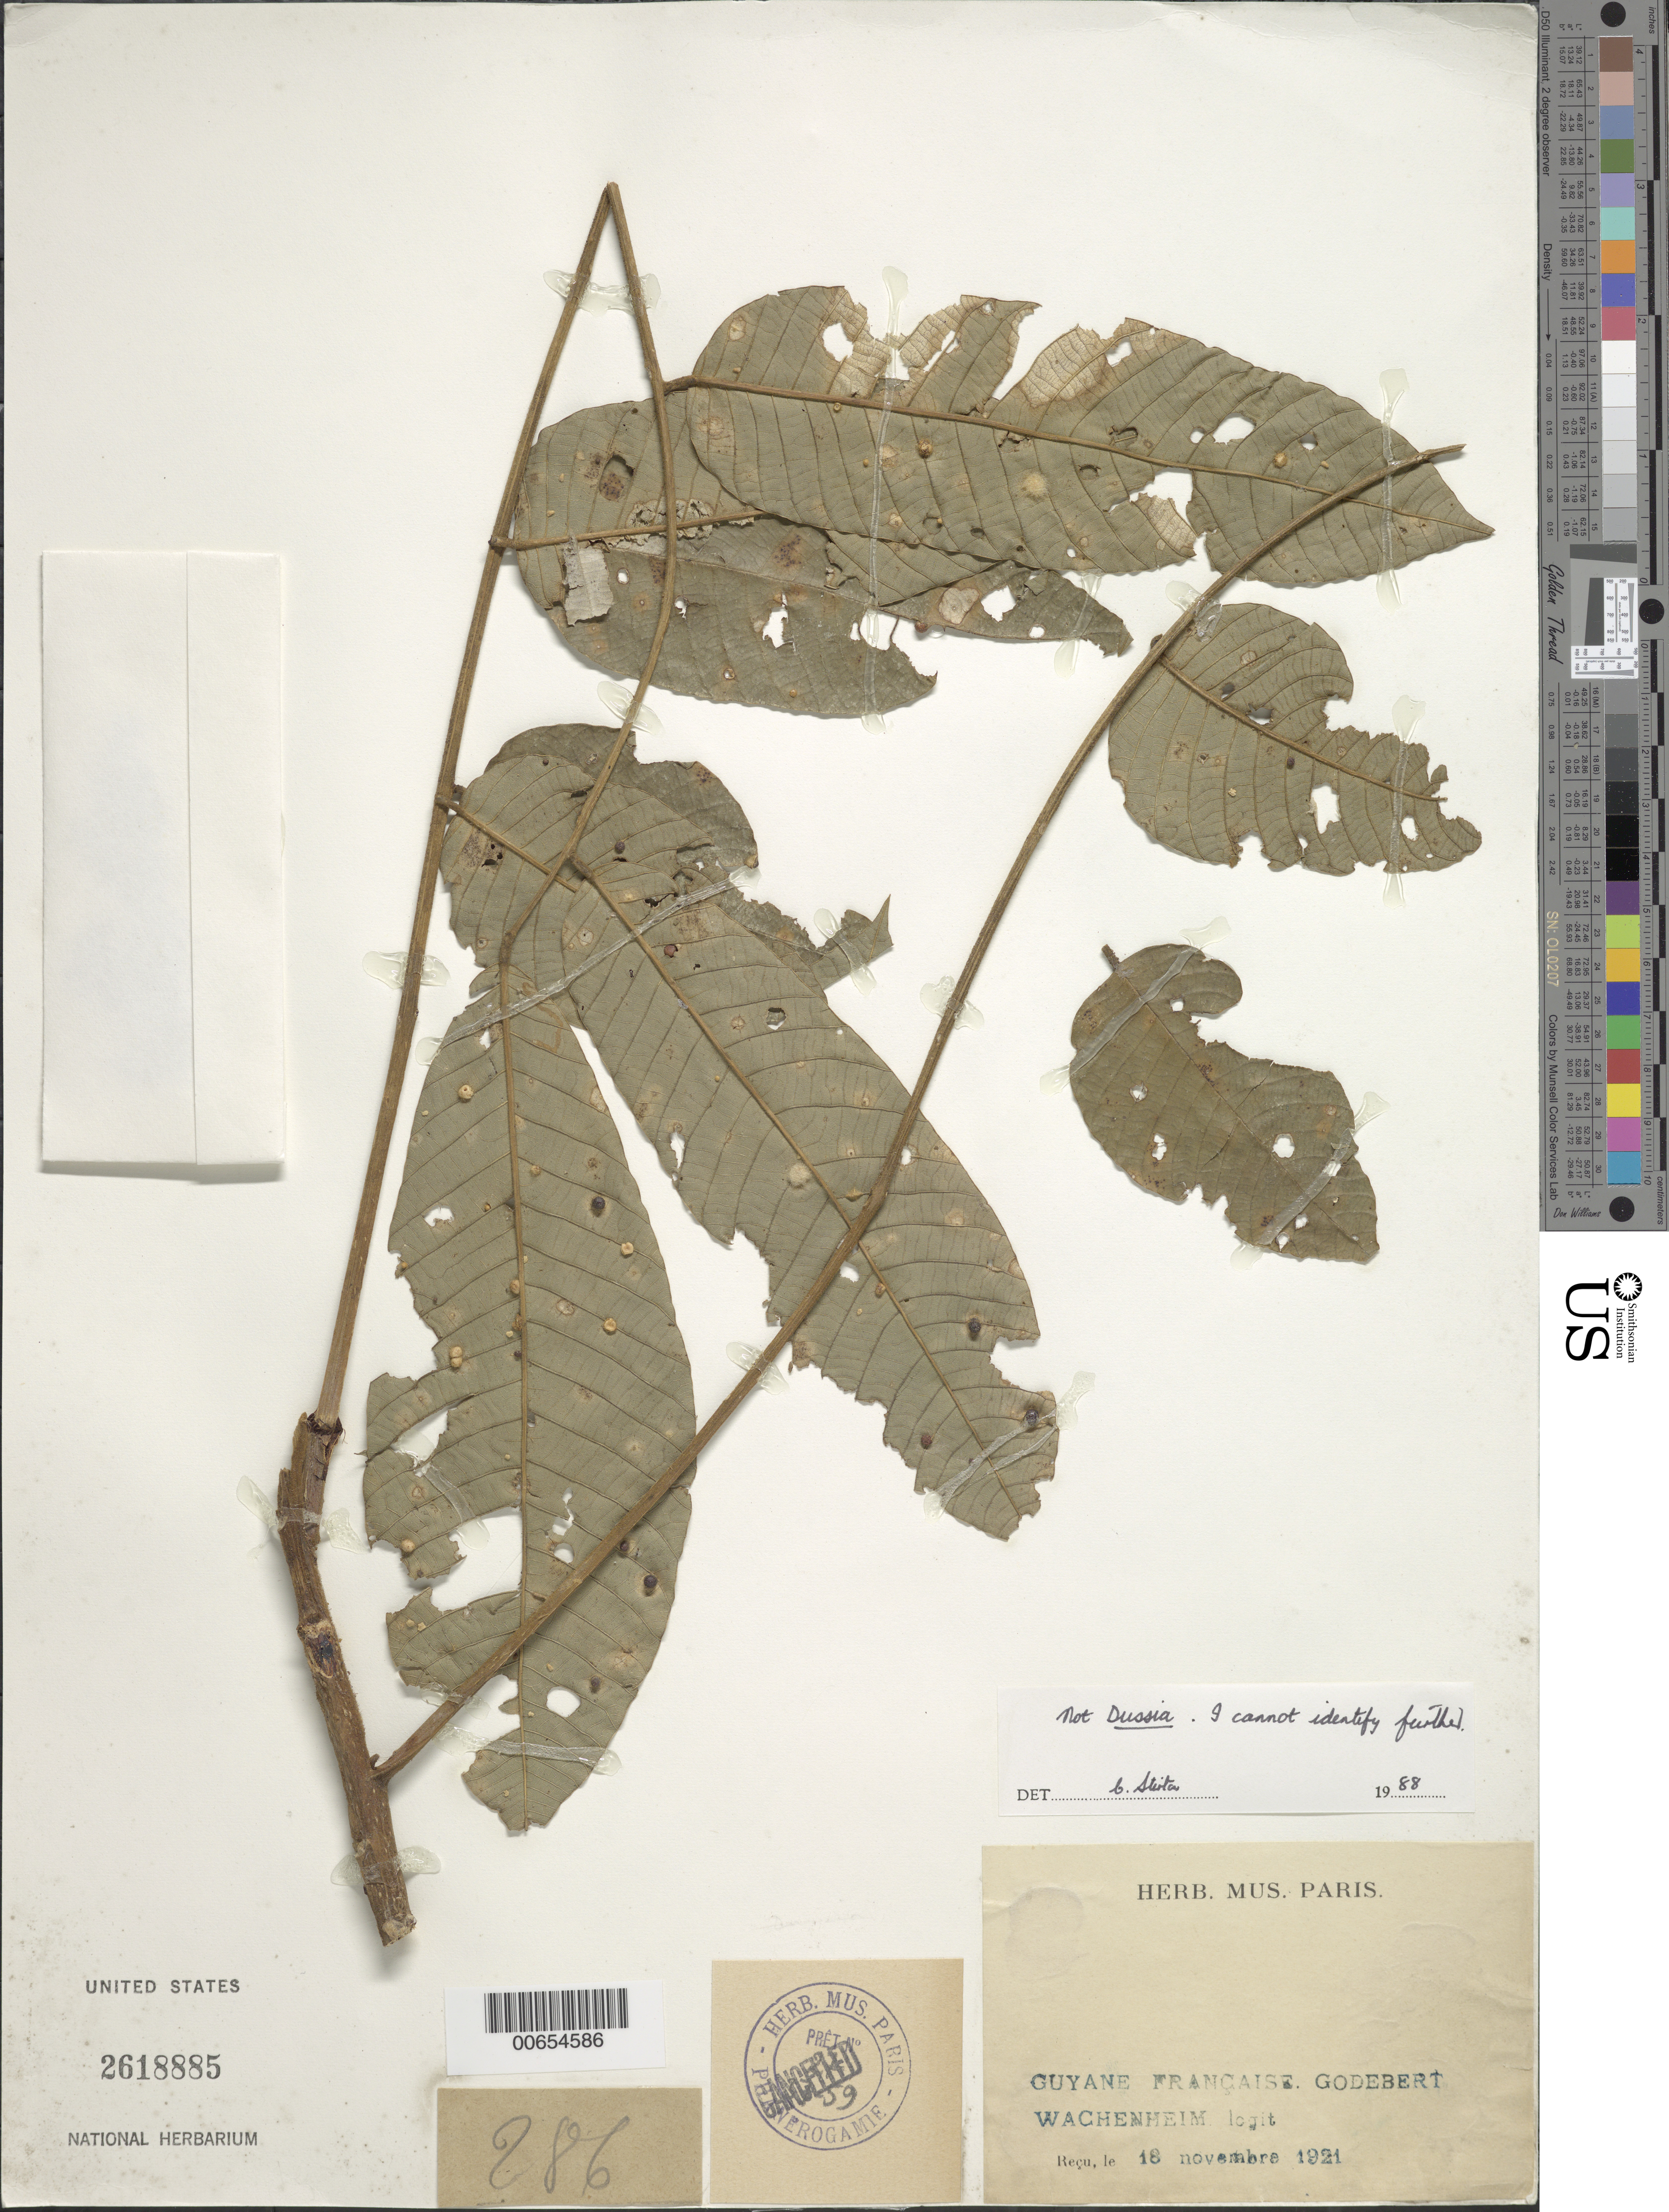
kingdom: Plantae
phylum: Tracheophyta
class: Magnoliopsida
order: Fabales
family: Fabaceae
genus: Dussia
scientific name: Dussia sp.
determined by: Trujillo, A. M.; Londoño-Echeverri, Y.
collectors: G. Wachenheim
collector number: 286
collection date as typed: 18-Nov-21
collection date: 1921-11-18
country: French Guiana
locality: Godebert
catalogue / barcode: US 2618885